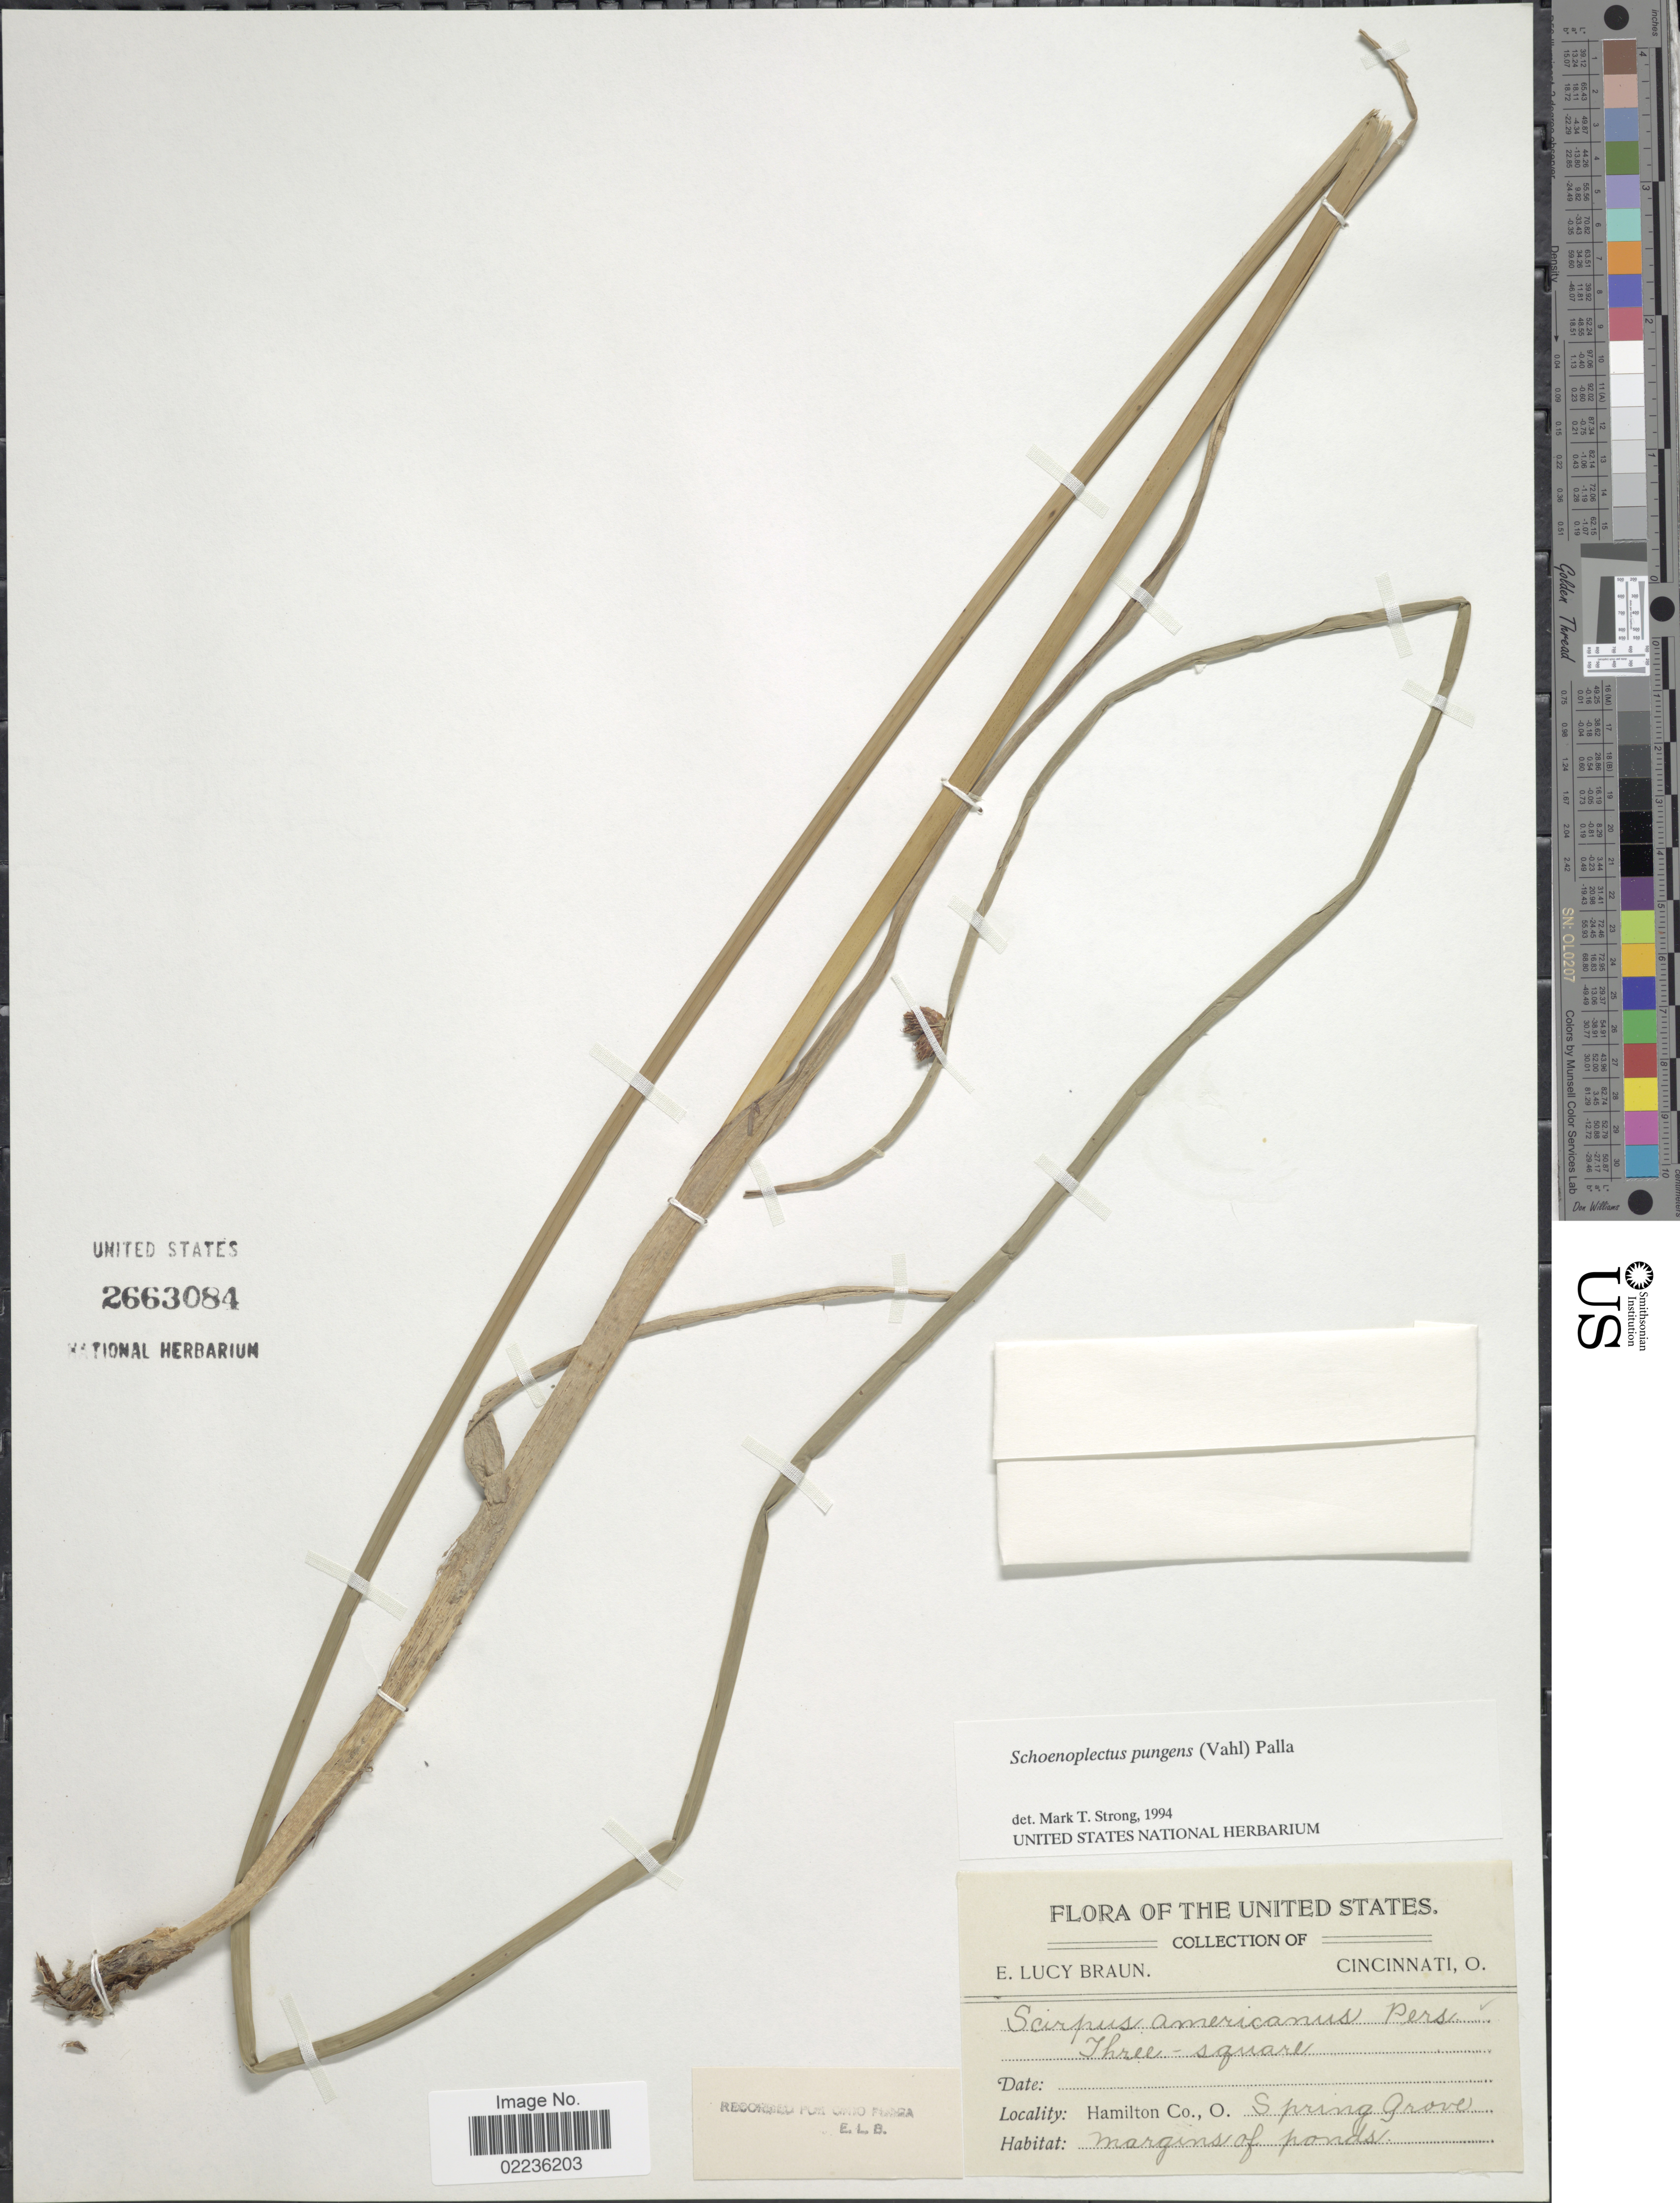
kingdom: Plantae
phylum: Tracheophyta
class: Liliopsida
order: Poales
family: Cyperaceae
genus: Schoenoplectus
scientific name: Schoenoplectus pungens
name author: (Vahl) Palla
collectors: E. L. Braun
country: United States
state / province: Ohio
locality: Hamilton Co., O. Spring Grove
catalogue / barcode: US 2663084